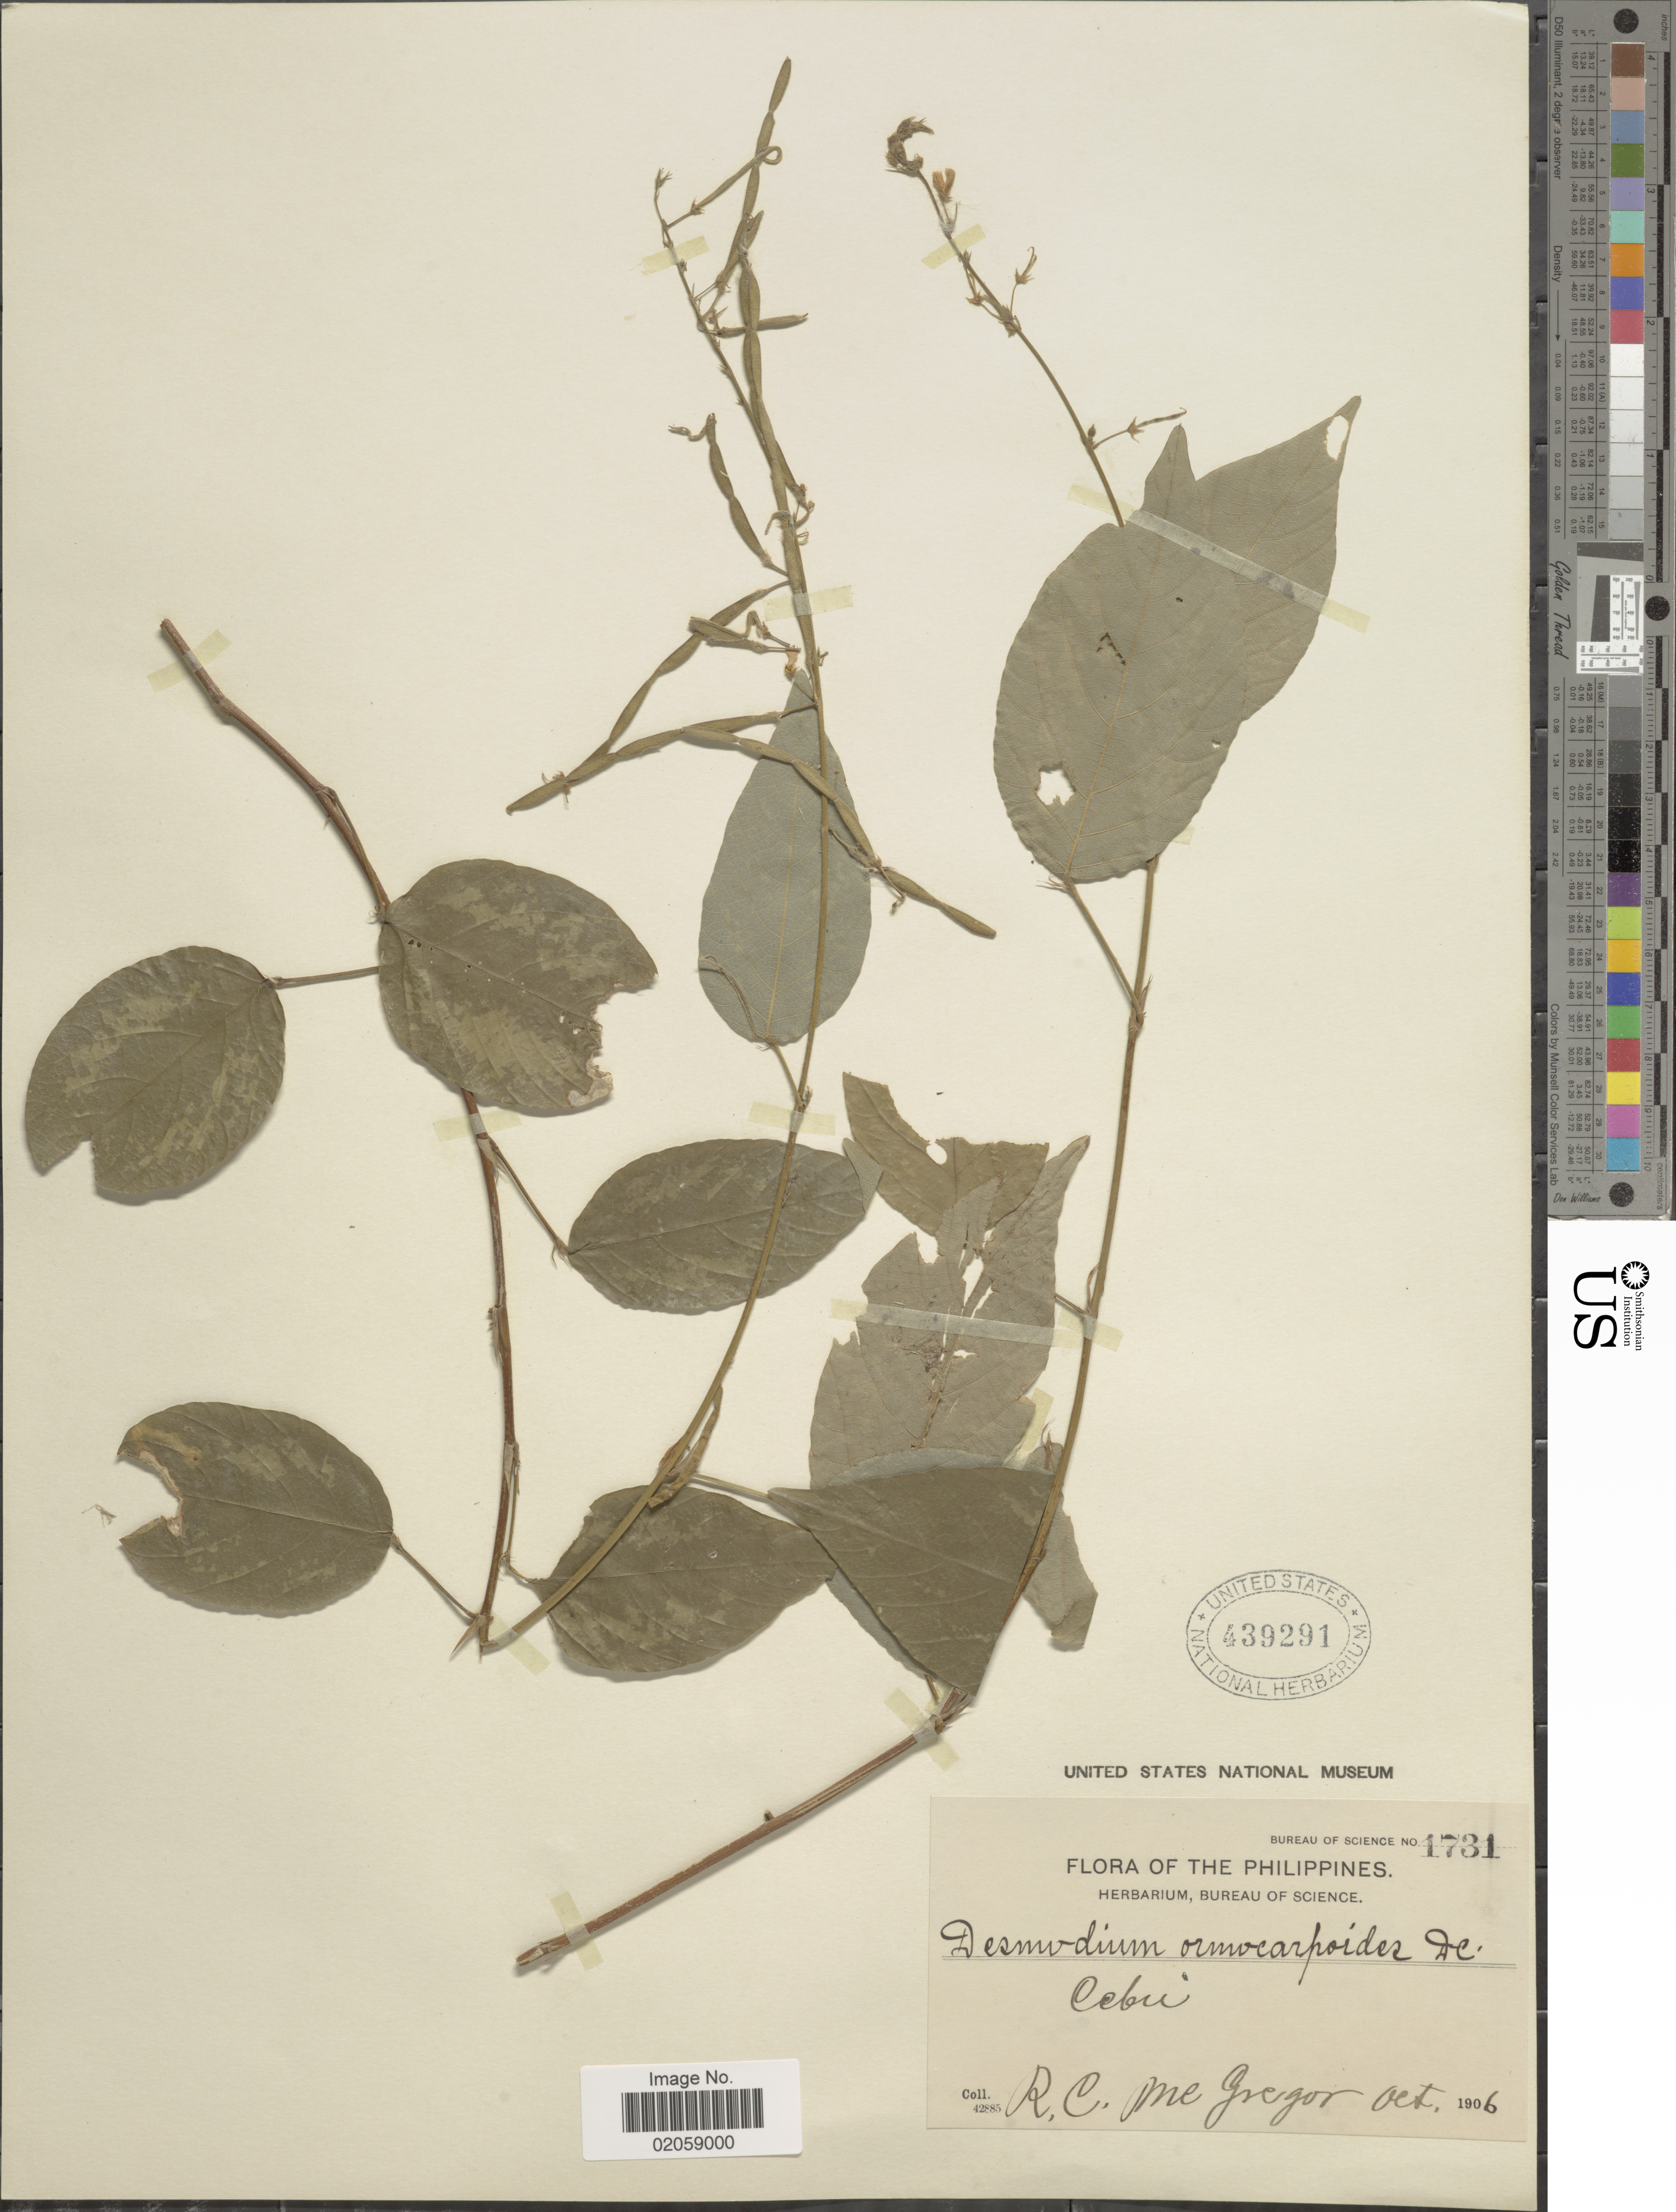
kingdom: Plantae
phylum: Tracheophyta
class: Magnoliopsida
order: Fabales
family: Fabaceae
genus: Hanslia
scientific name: Hanslia ormocarpoides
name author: (DC.) H. Ohashi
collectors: R. C. McGregor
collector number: Bureau of Science 1731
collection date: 1906-10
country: Philippines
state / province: Central Visayas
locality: Cebu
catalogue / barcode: US 439291